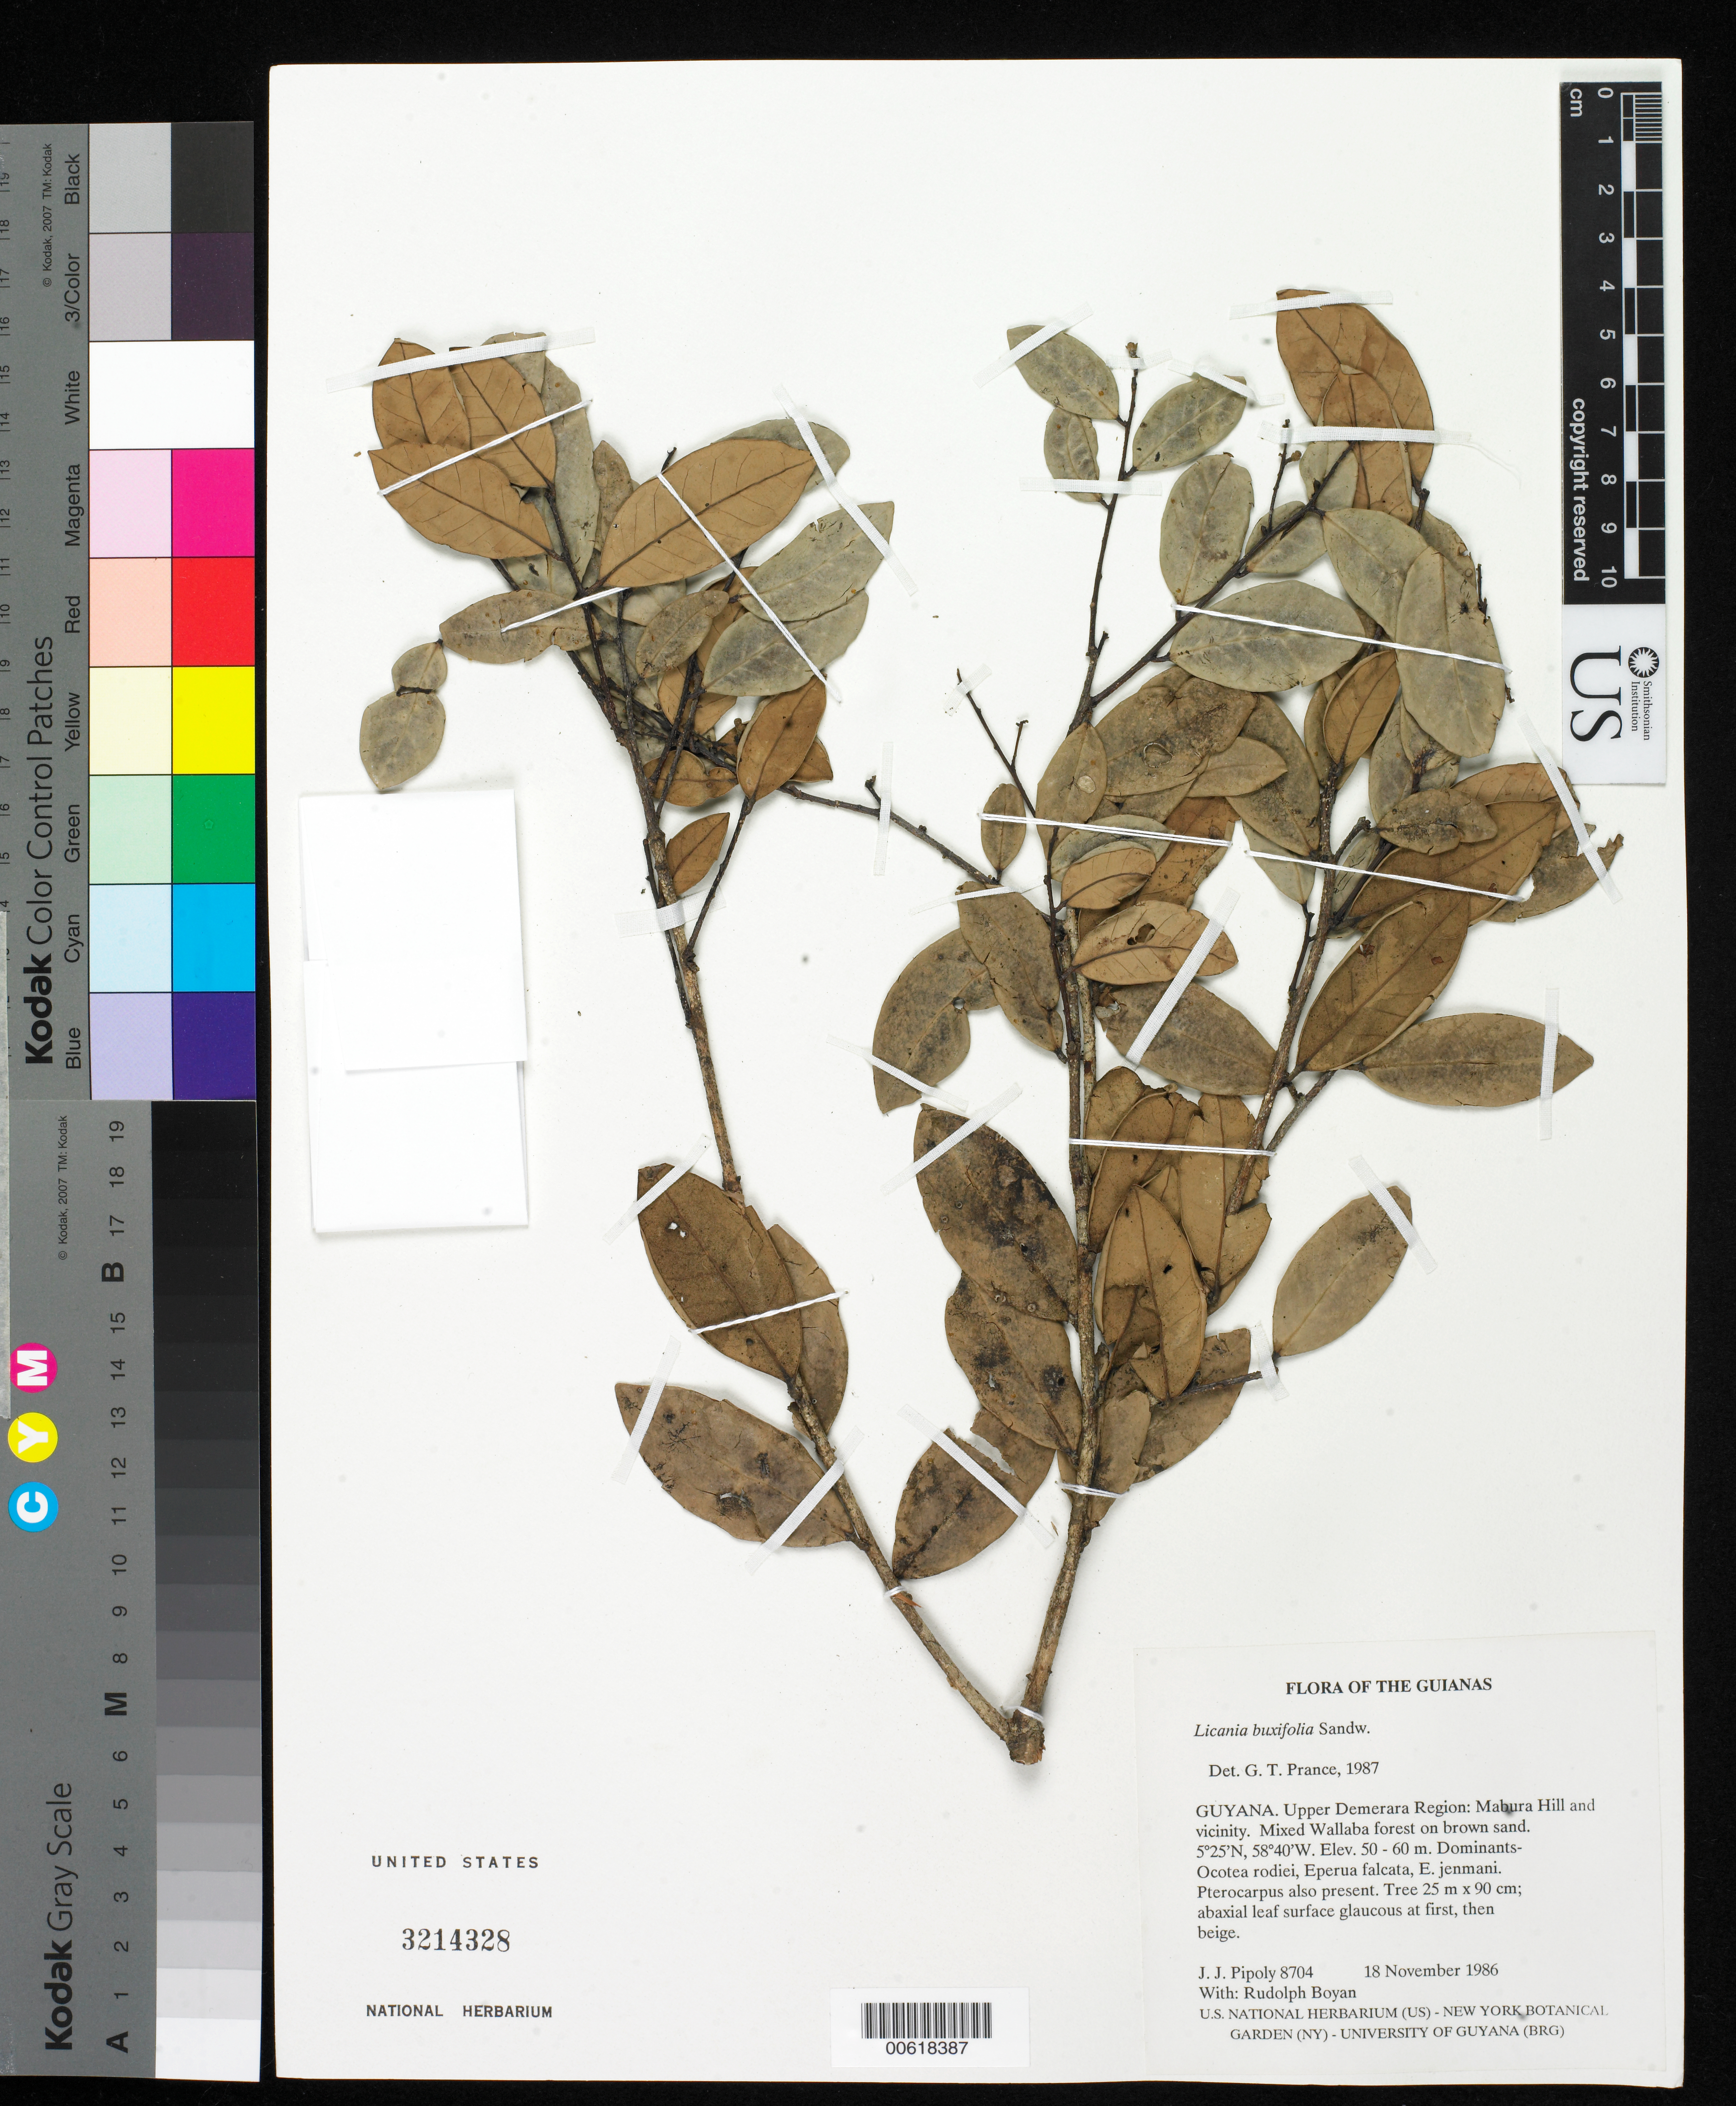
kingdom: Plantae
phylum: Tracheophyta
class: Magnoliopsida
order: Malpighiales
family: Chrysobalanaceae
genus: Licania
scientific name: Licania buxifolia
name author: Sandwith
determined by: Prance, G. T.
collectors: J. J. Pipoly & R. Boyan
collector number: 8704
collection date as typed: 18 November 1986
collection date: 1986-11-18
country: Guyana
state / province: U. Demerara-Berbice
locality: Mabura Hill and vicinity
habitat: Mixed Wallaba forest on brown sand. Dominants: Ocotea rodiaei, Eperua falcata, E. jenmanii. Pterocarpus also present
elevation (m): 50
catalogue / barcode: US 3214328